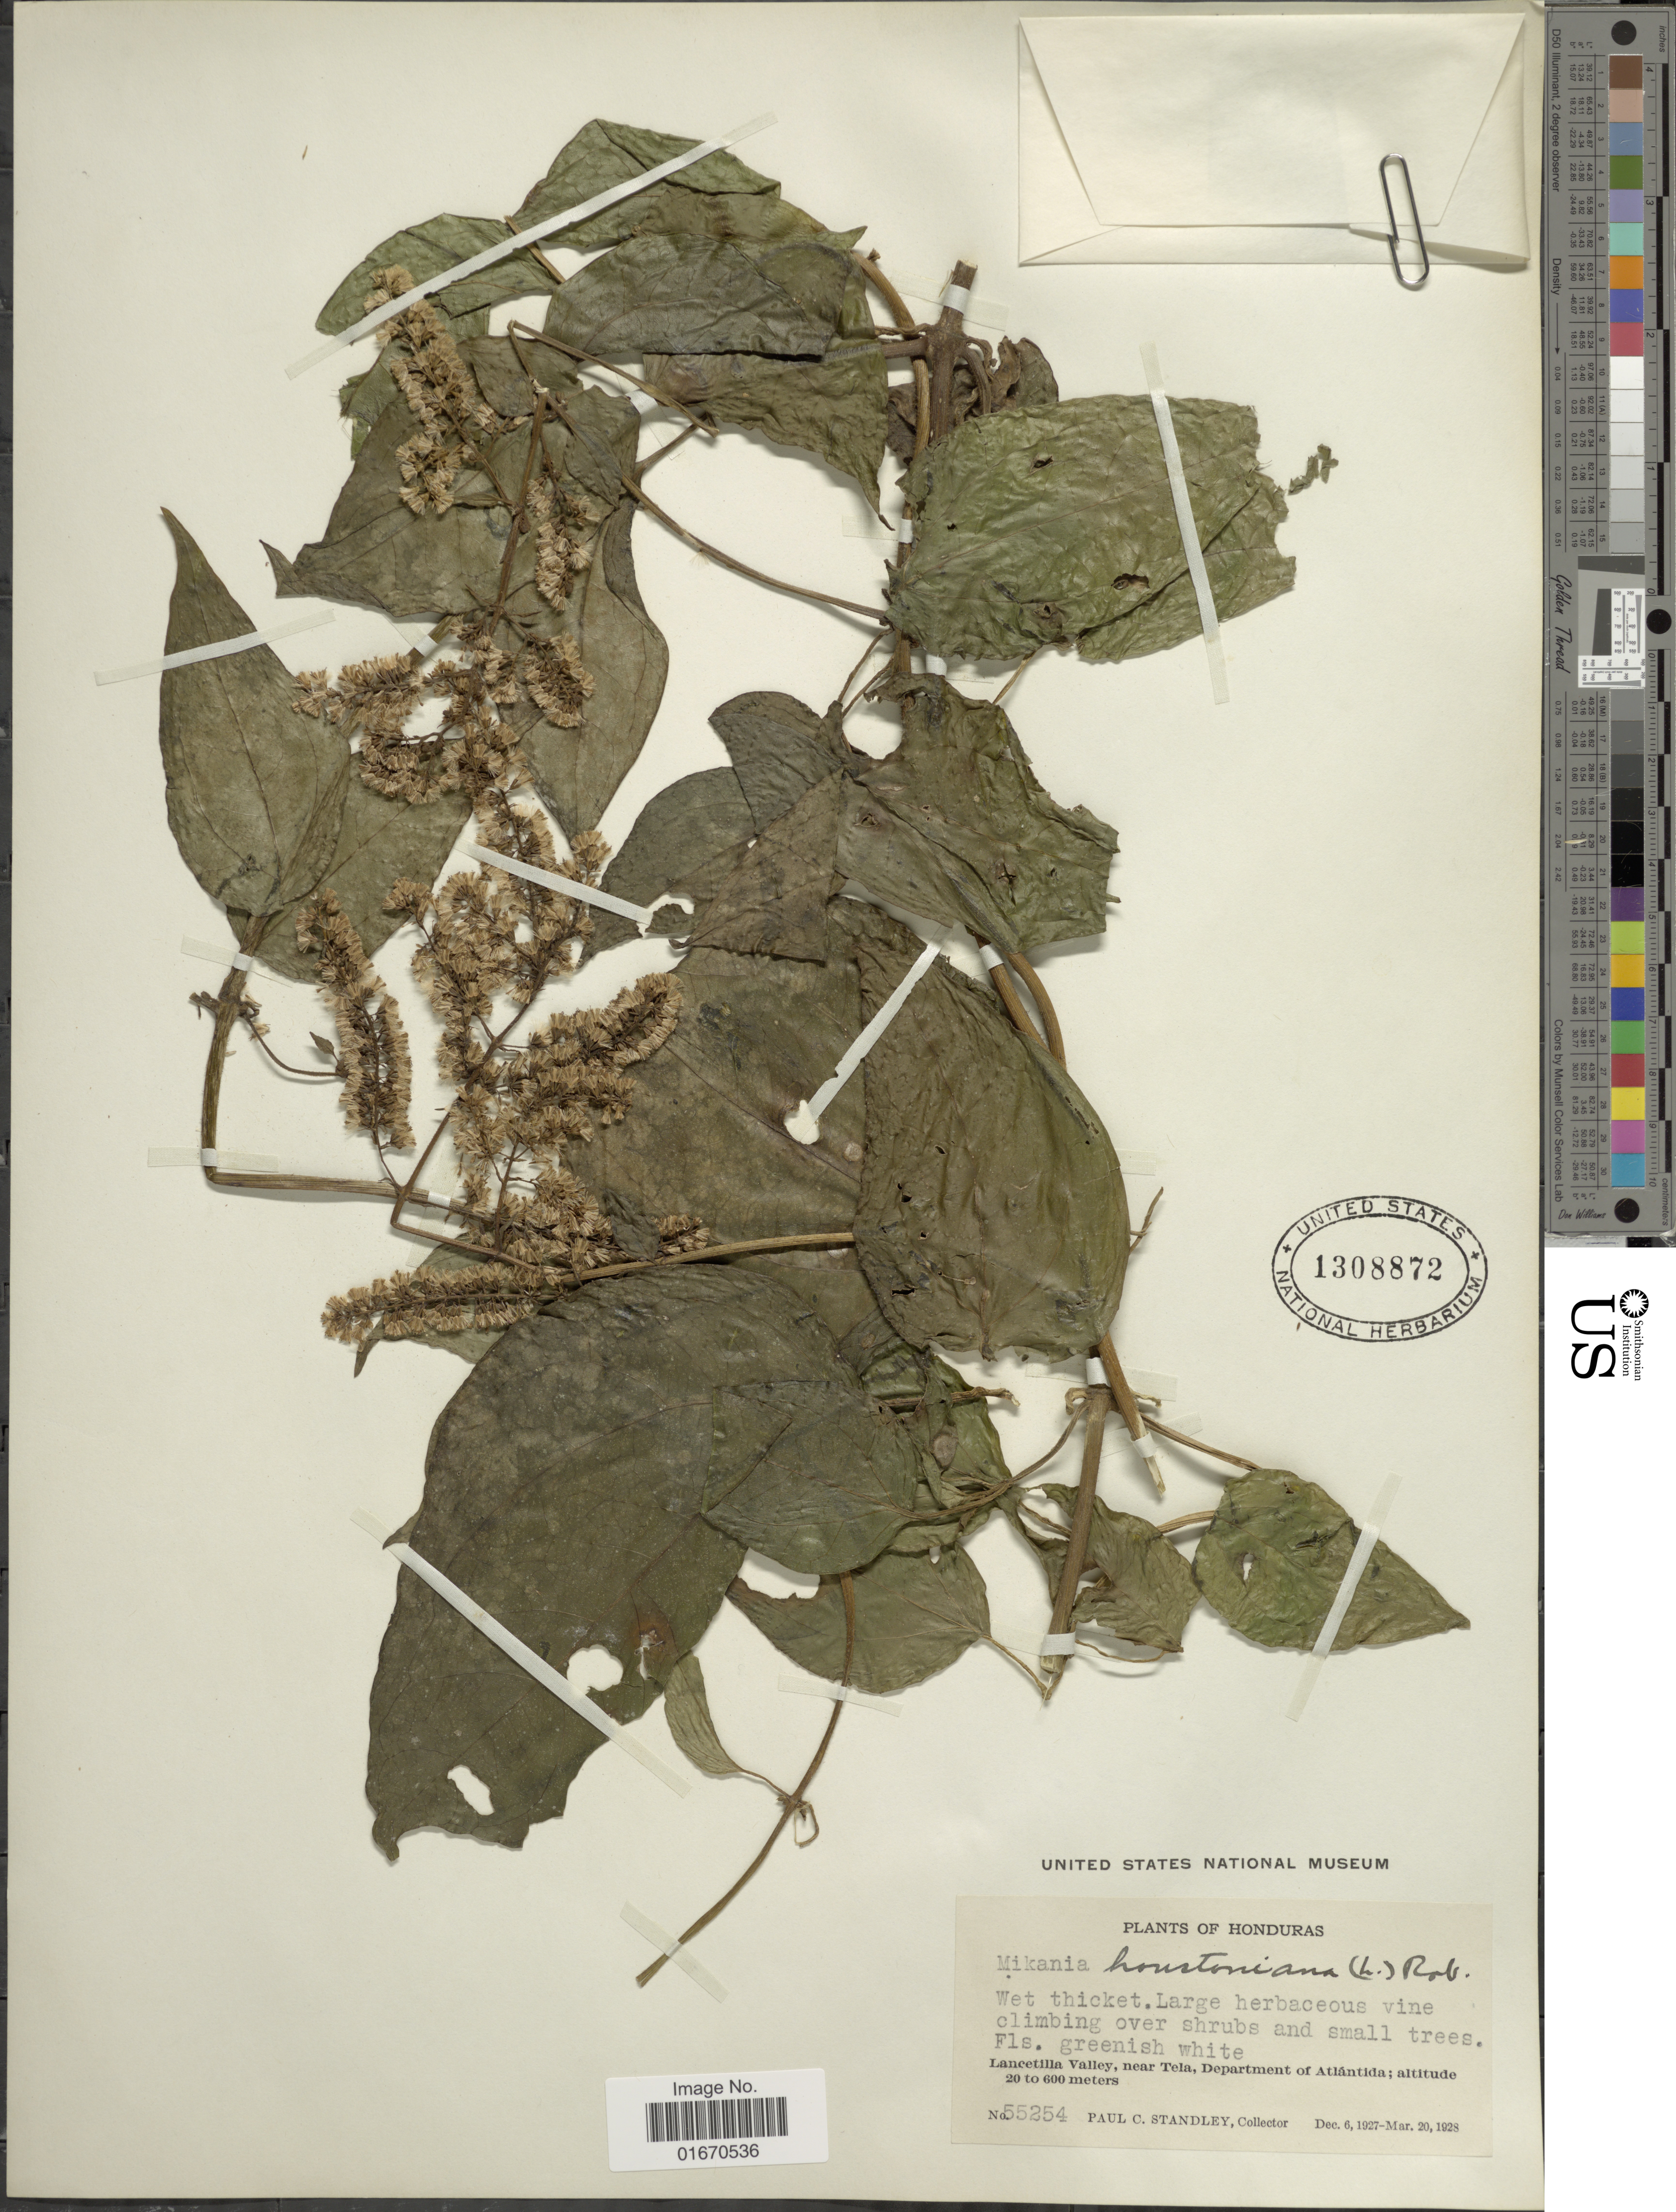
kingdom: Plantae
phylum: Tracheophyta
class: Magnoliopsida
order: Asterales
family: Asteraceae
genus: Mikania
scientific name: Mikania houstoniana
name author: (L.) B.L. Rob.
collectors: P. C. Standley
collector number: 55254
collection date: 1927-12-06/1928-03-20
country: Honduras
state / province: Atlántida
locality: Lancetilla Valley, near Tela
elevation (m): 20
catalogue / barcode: US 1308872